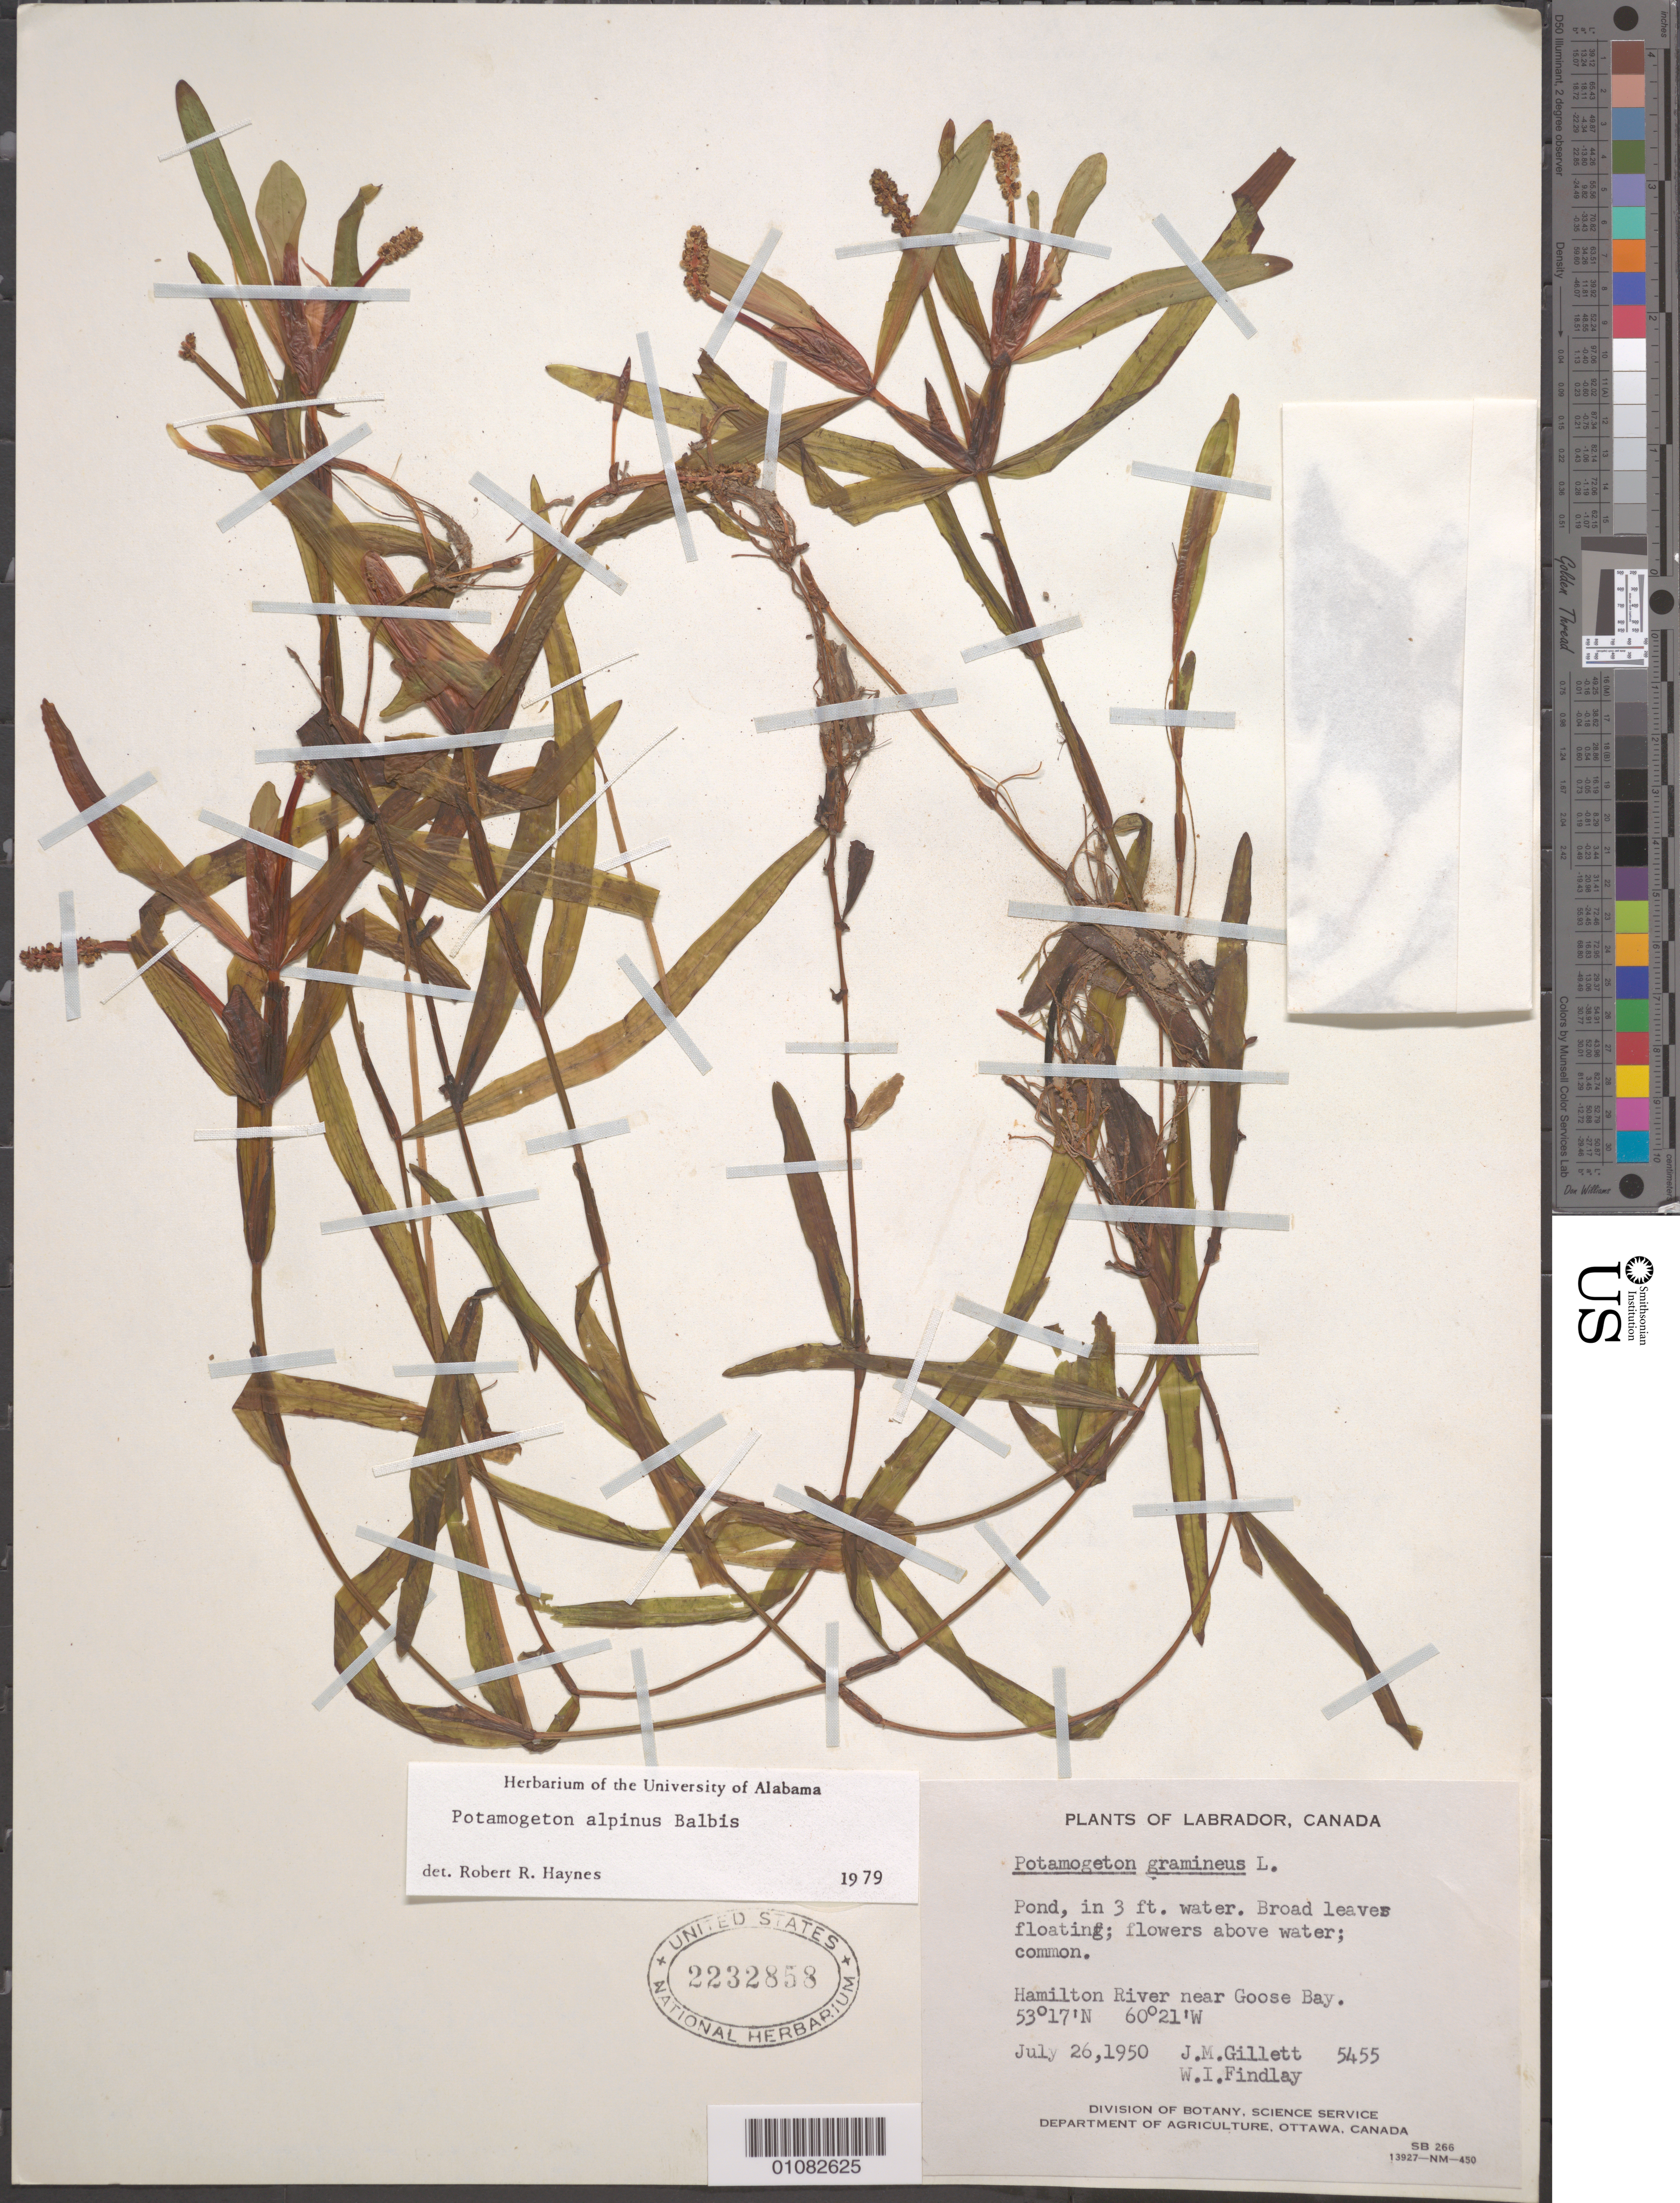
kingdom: Plantae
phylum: Tracheophyta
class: Liliopsida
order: Alismatales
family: Potamogetonaceae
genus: Potamogeton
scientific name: Potamogeton alpinus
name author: Balb.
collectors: J. Gillett & W. Findlay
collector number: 5455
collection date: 1950-07-26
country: Canada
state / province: Newfoundland and Labrador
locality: Hamilton River near Goose Bay.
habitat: In pond; common.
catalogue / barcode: US 2232858